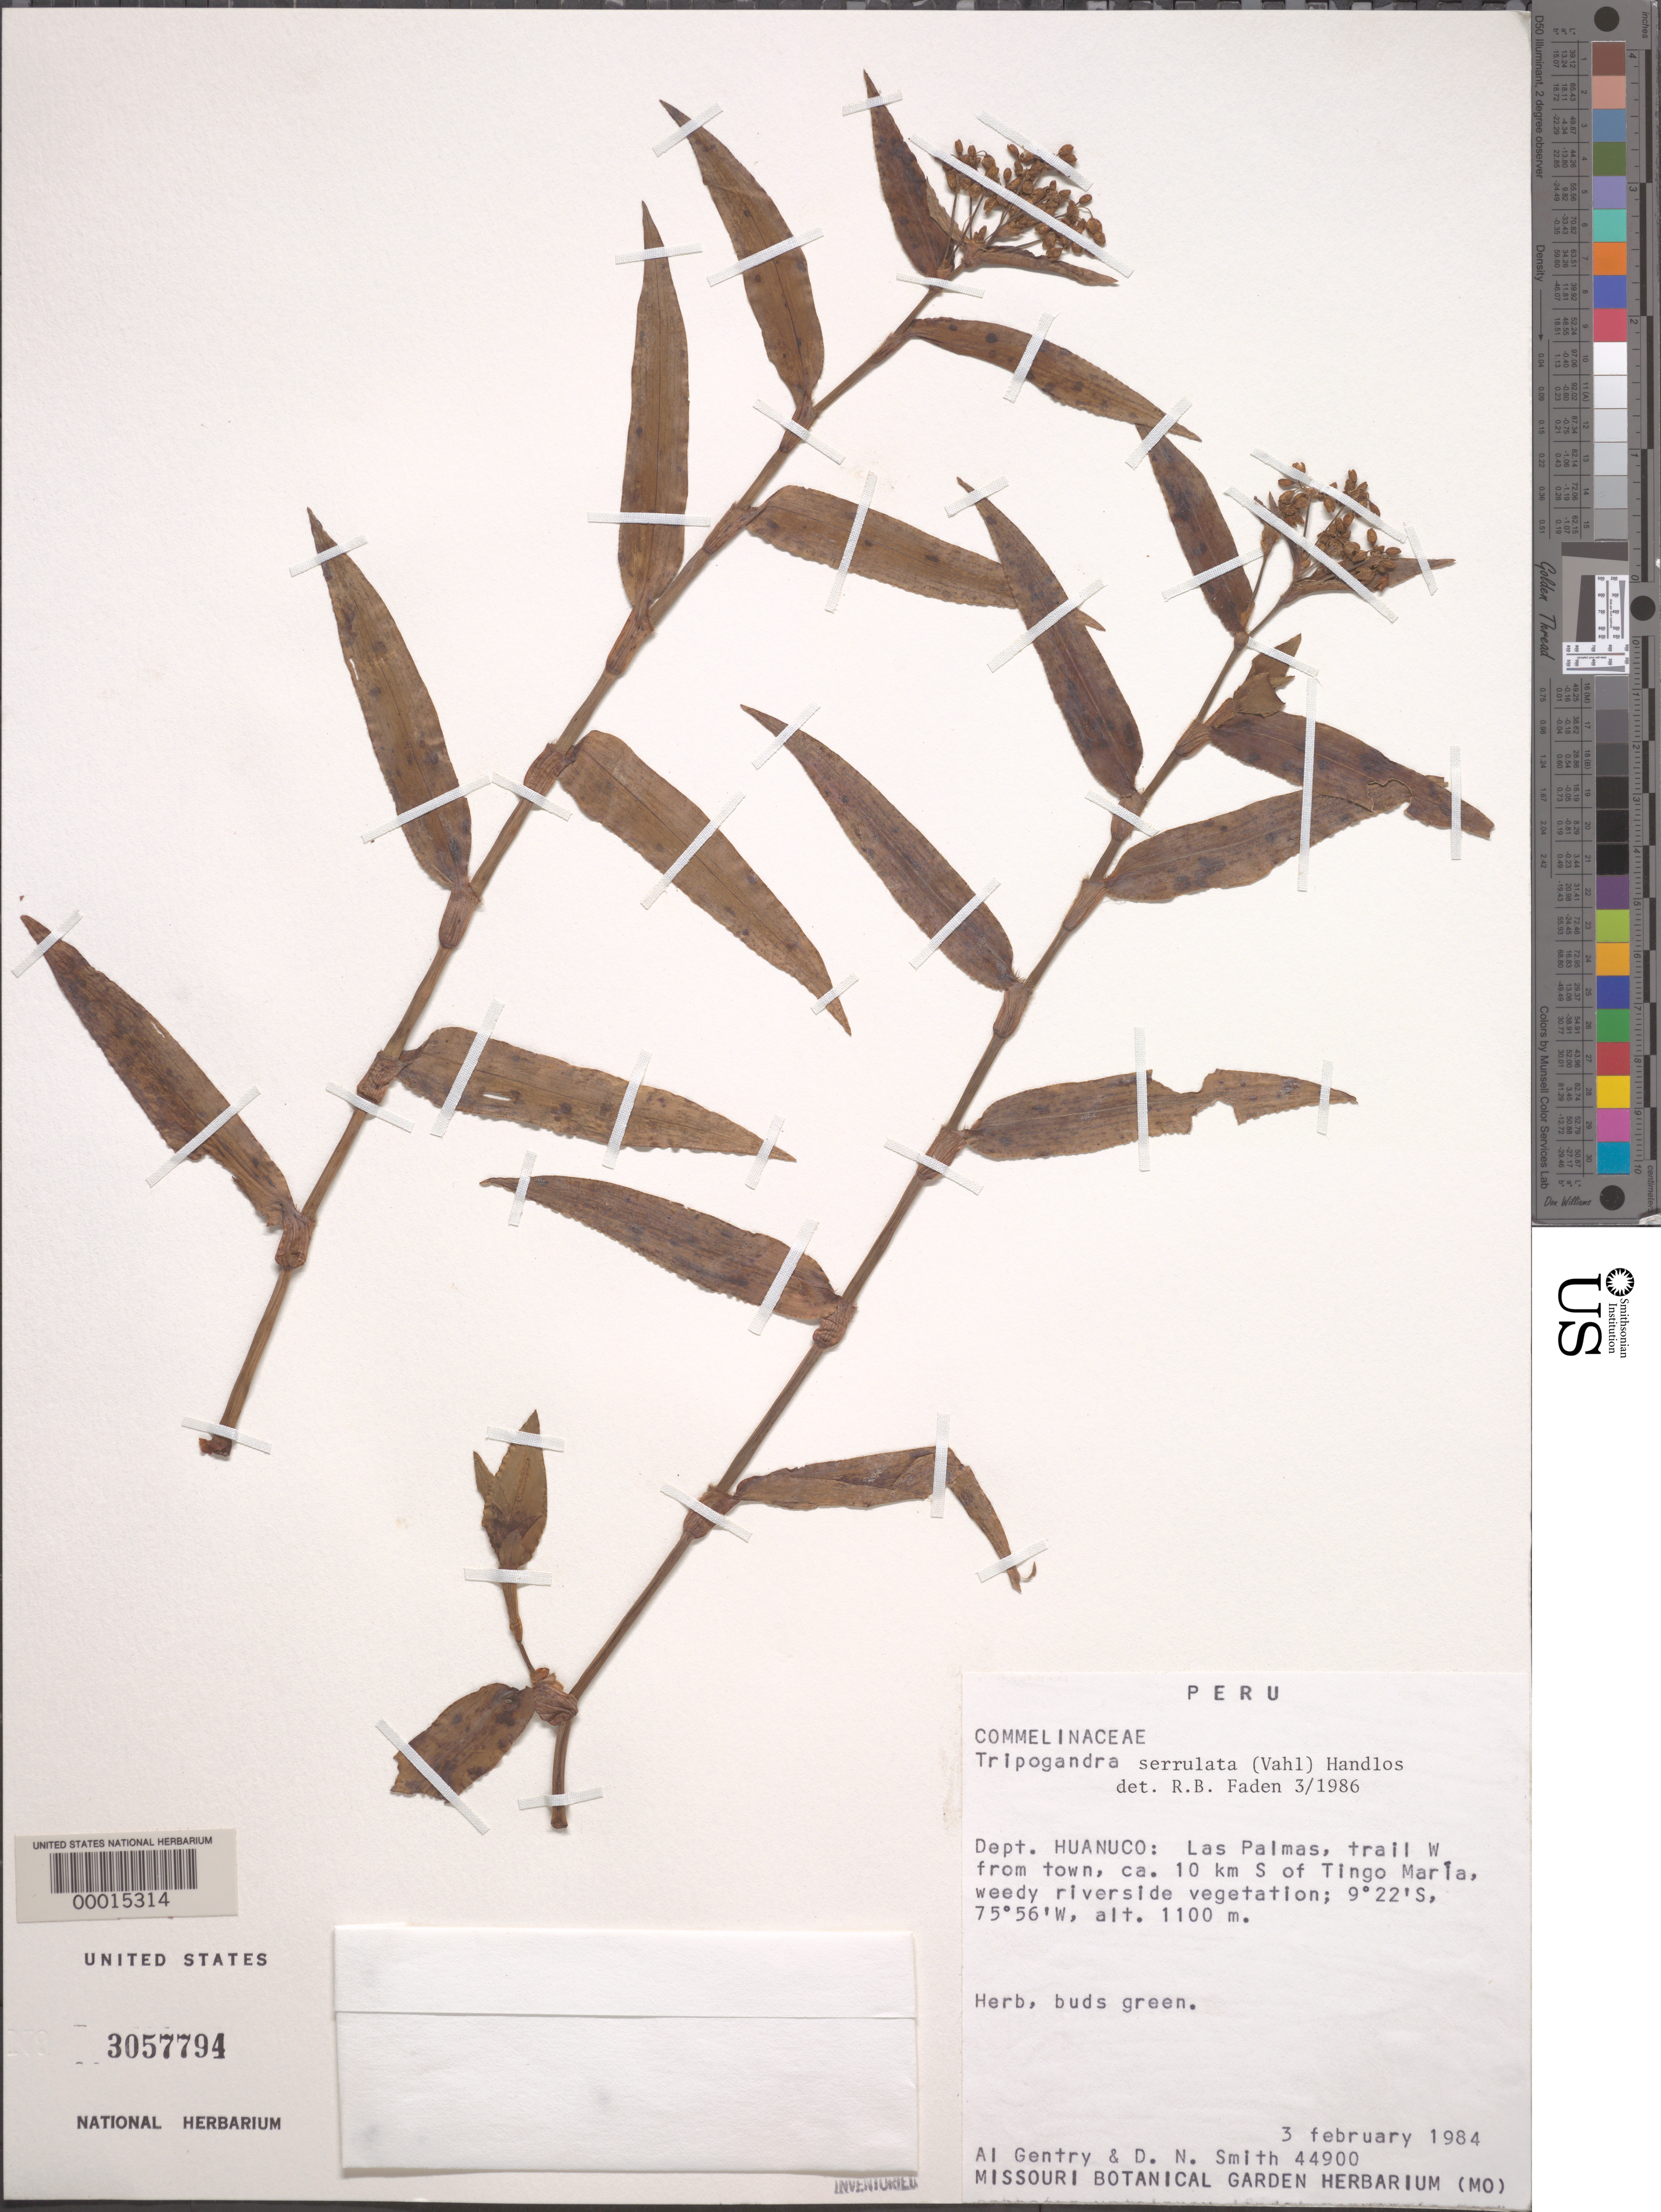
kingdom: Plantae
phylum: Tracheophyta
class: Liliopsida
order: Commelinales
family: Commelinaceae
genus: Tripogandra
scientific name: Tripogandra serrulata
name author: (Vahl) Handlos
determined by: Faden, Robert B., (US), Smithsonian Institution - National Museum of Natural History (UNITED STATES)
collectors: A. H. Gentry & D. Smith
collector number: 44900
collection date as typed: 03 Feb 1984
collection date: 1984-02-03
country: Peru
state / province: Huánuco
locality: Las Palmas, trail W from town, 10 km S of Tingo María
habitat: Riverbank vegetation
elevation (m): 1100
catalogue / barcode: US 3057794